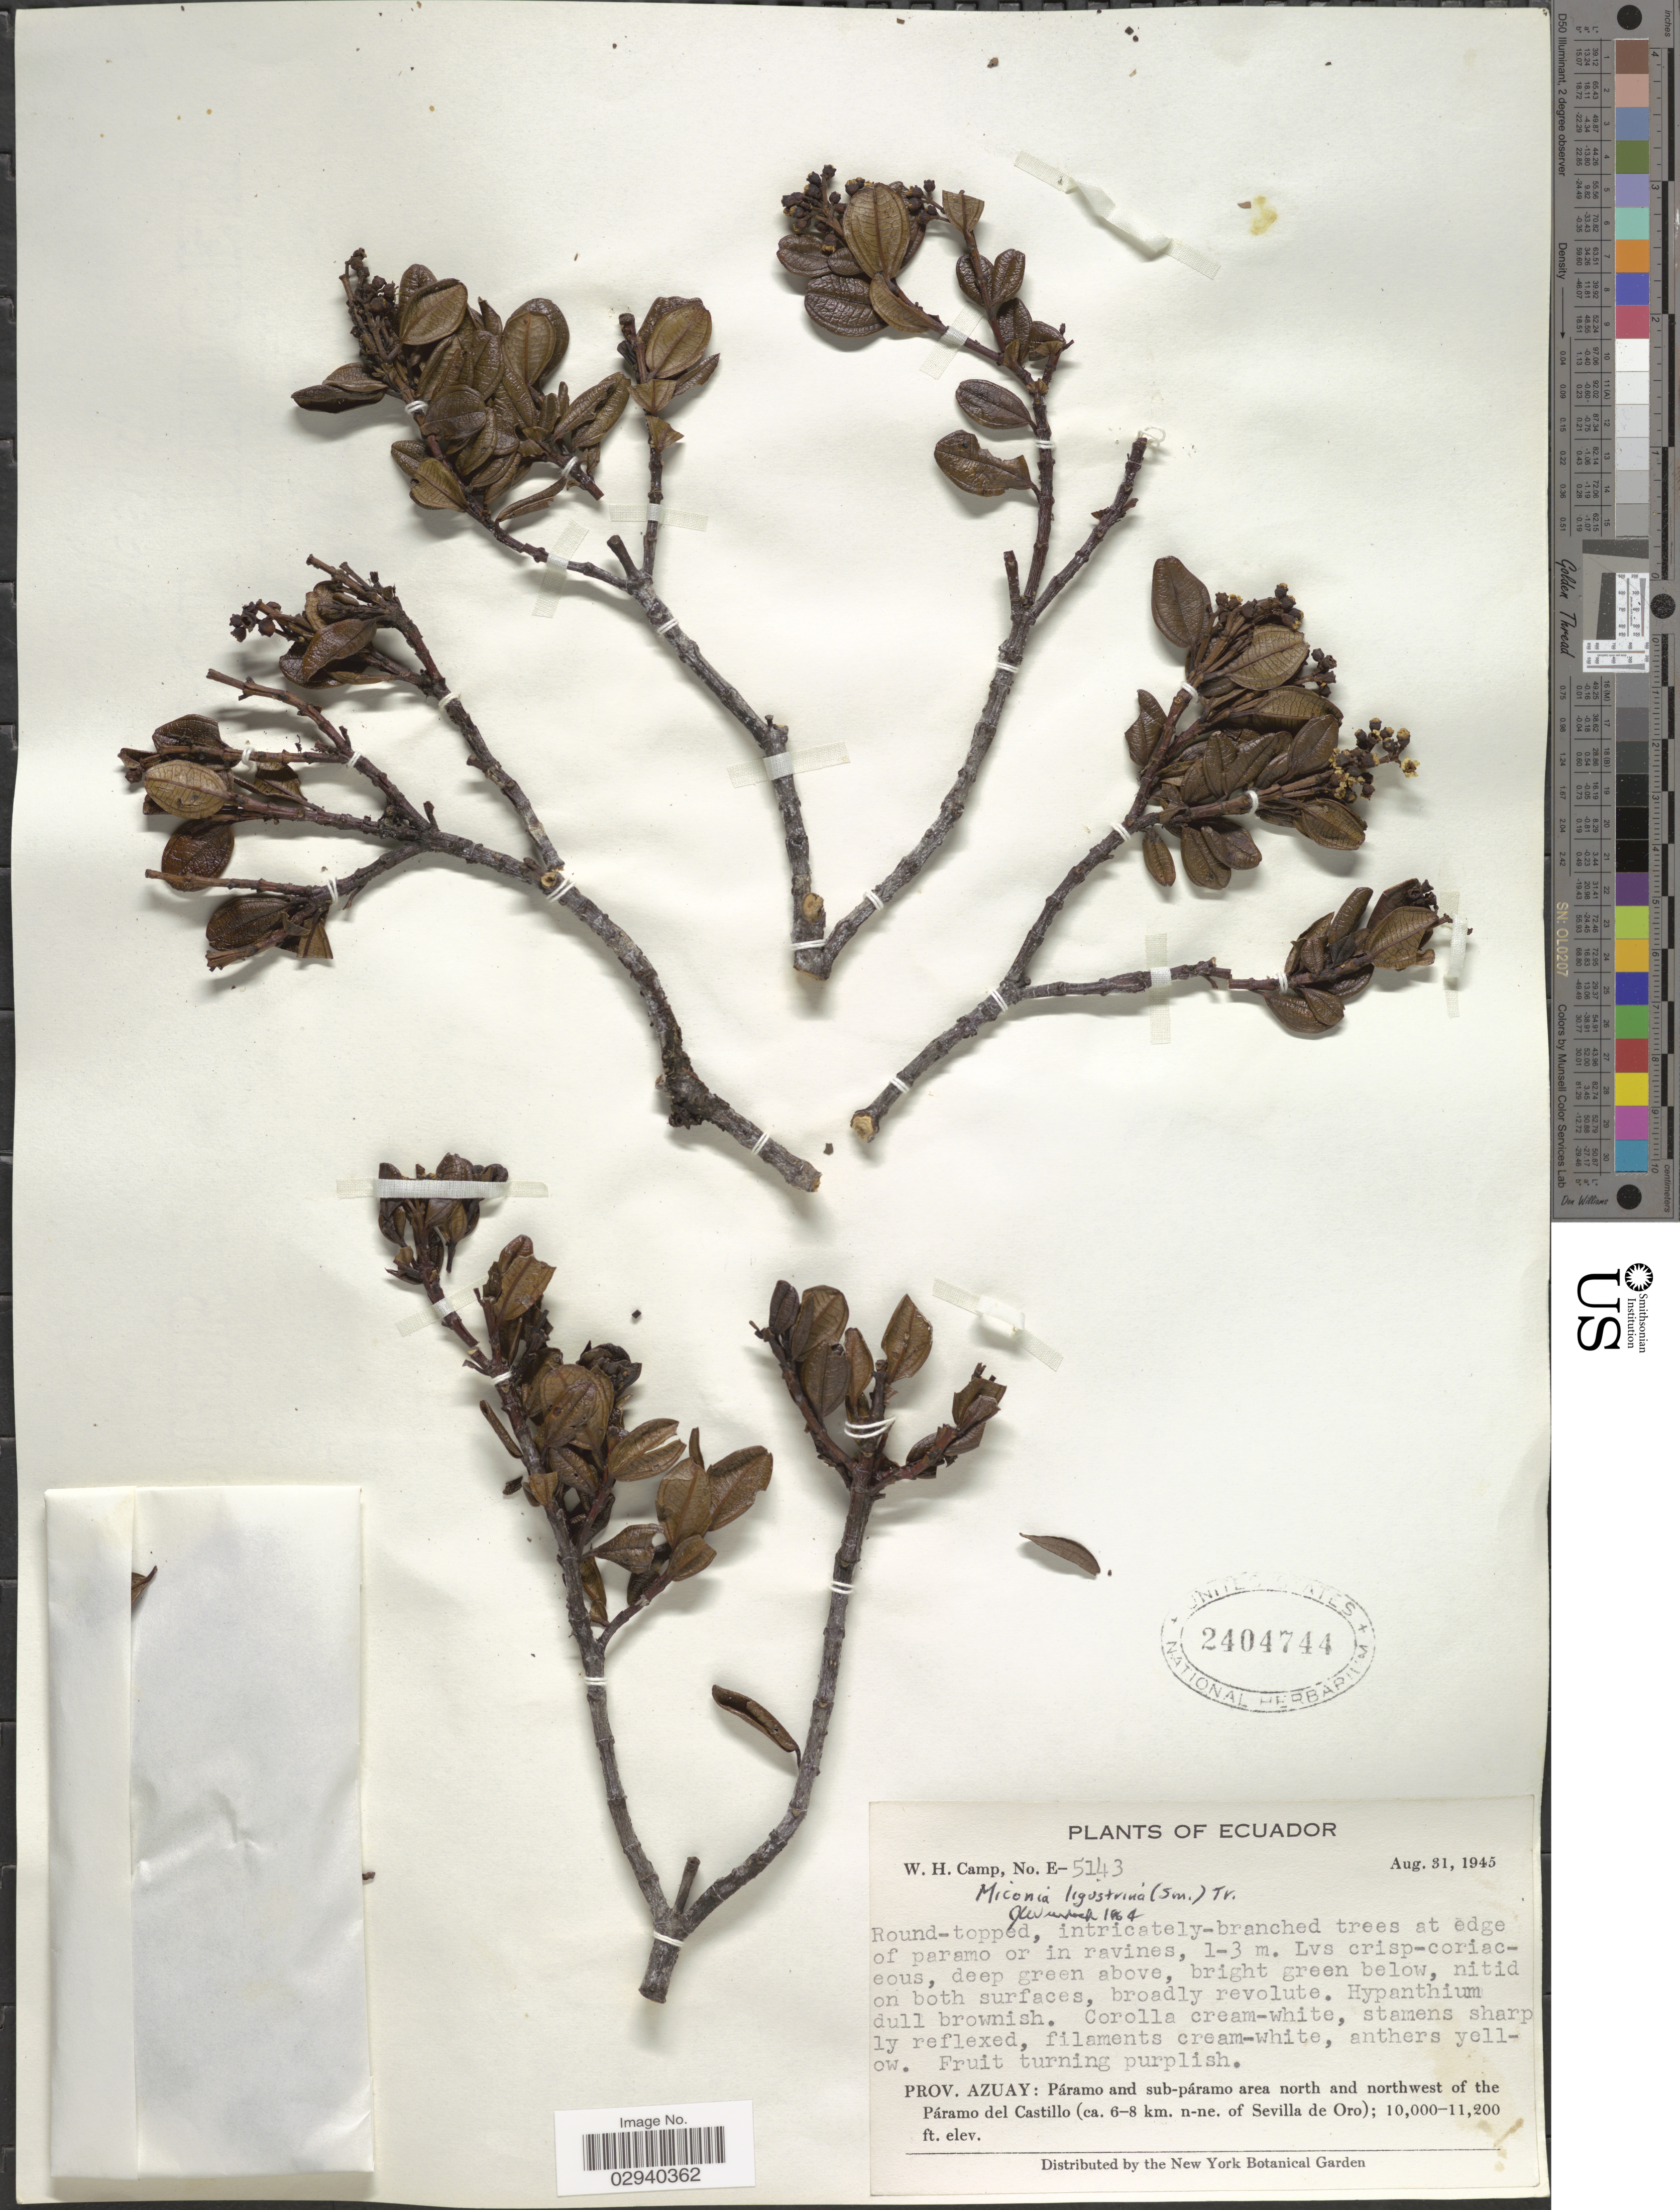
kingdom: Plantae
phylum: Tracheophyta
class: Magnoliopsida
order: Myrtales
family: Melastomataceae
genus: Miconia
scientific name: Miconia ligustrina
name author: (Sw.) Triana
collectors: W. H. Camp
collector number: E-5143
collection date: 1945-08-31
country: Ecuador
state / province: Azuay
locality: Páramo and sub-páramo area north and northwest of the Páramo del Castillo (ca. 6-8 km. n-ne. of Sevilla de Oro).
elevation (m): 3048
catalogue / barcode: US 2404744